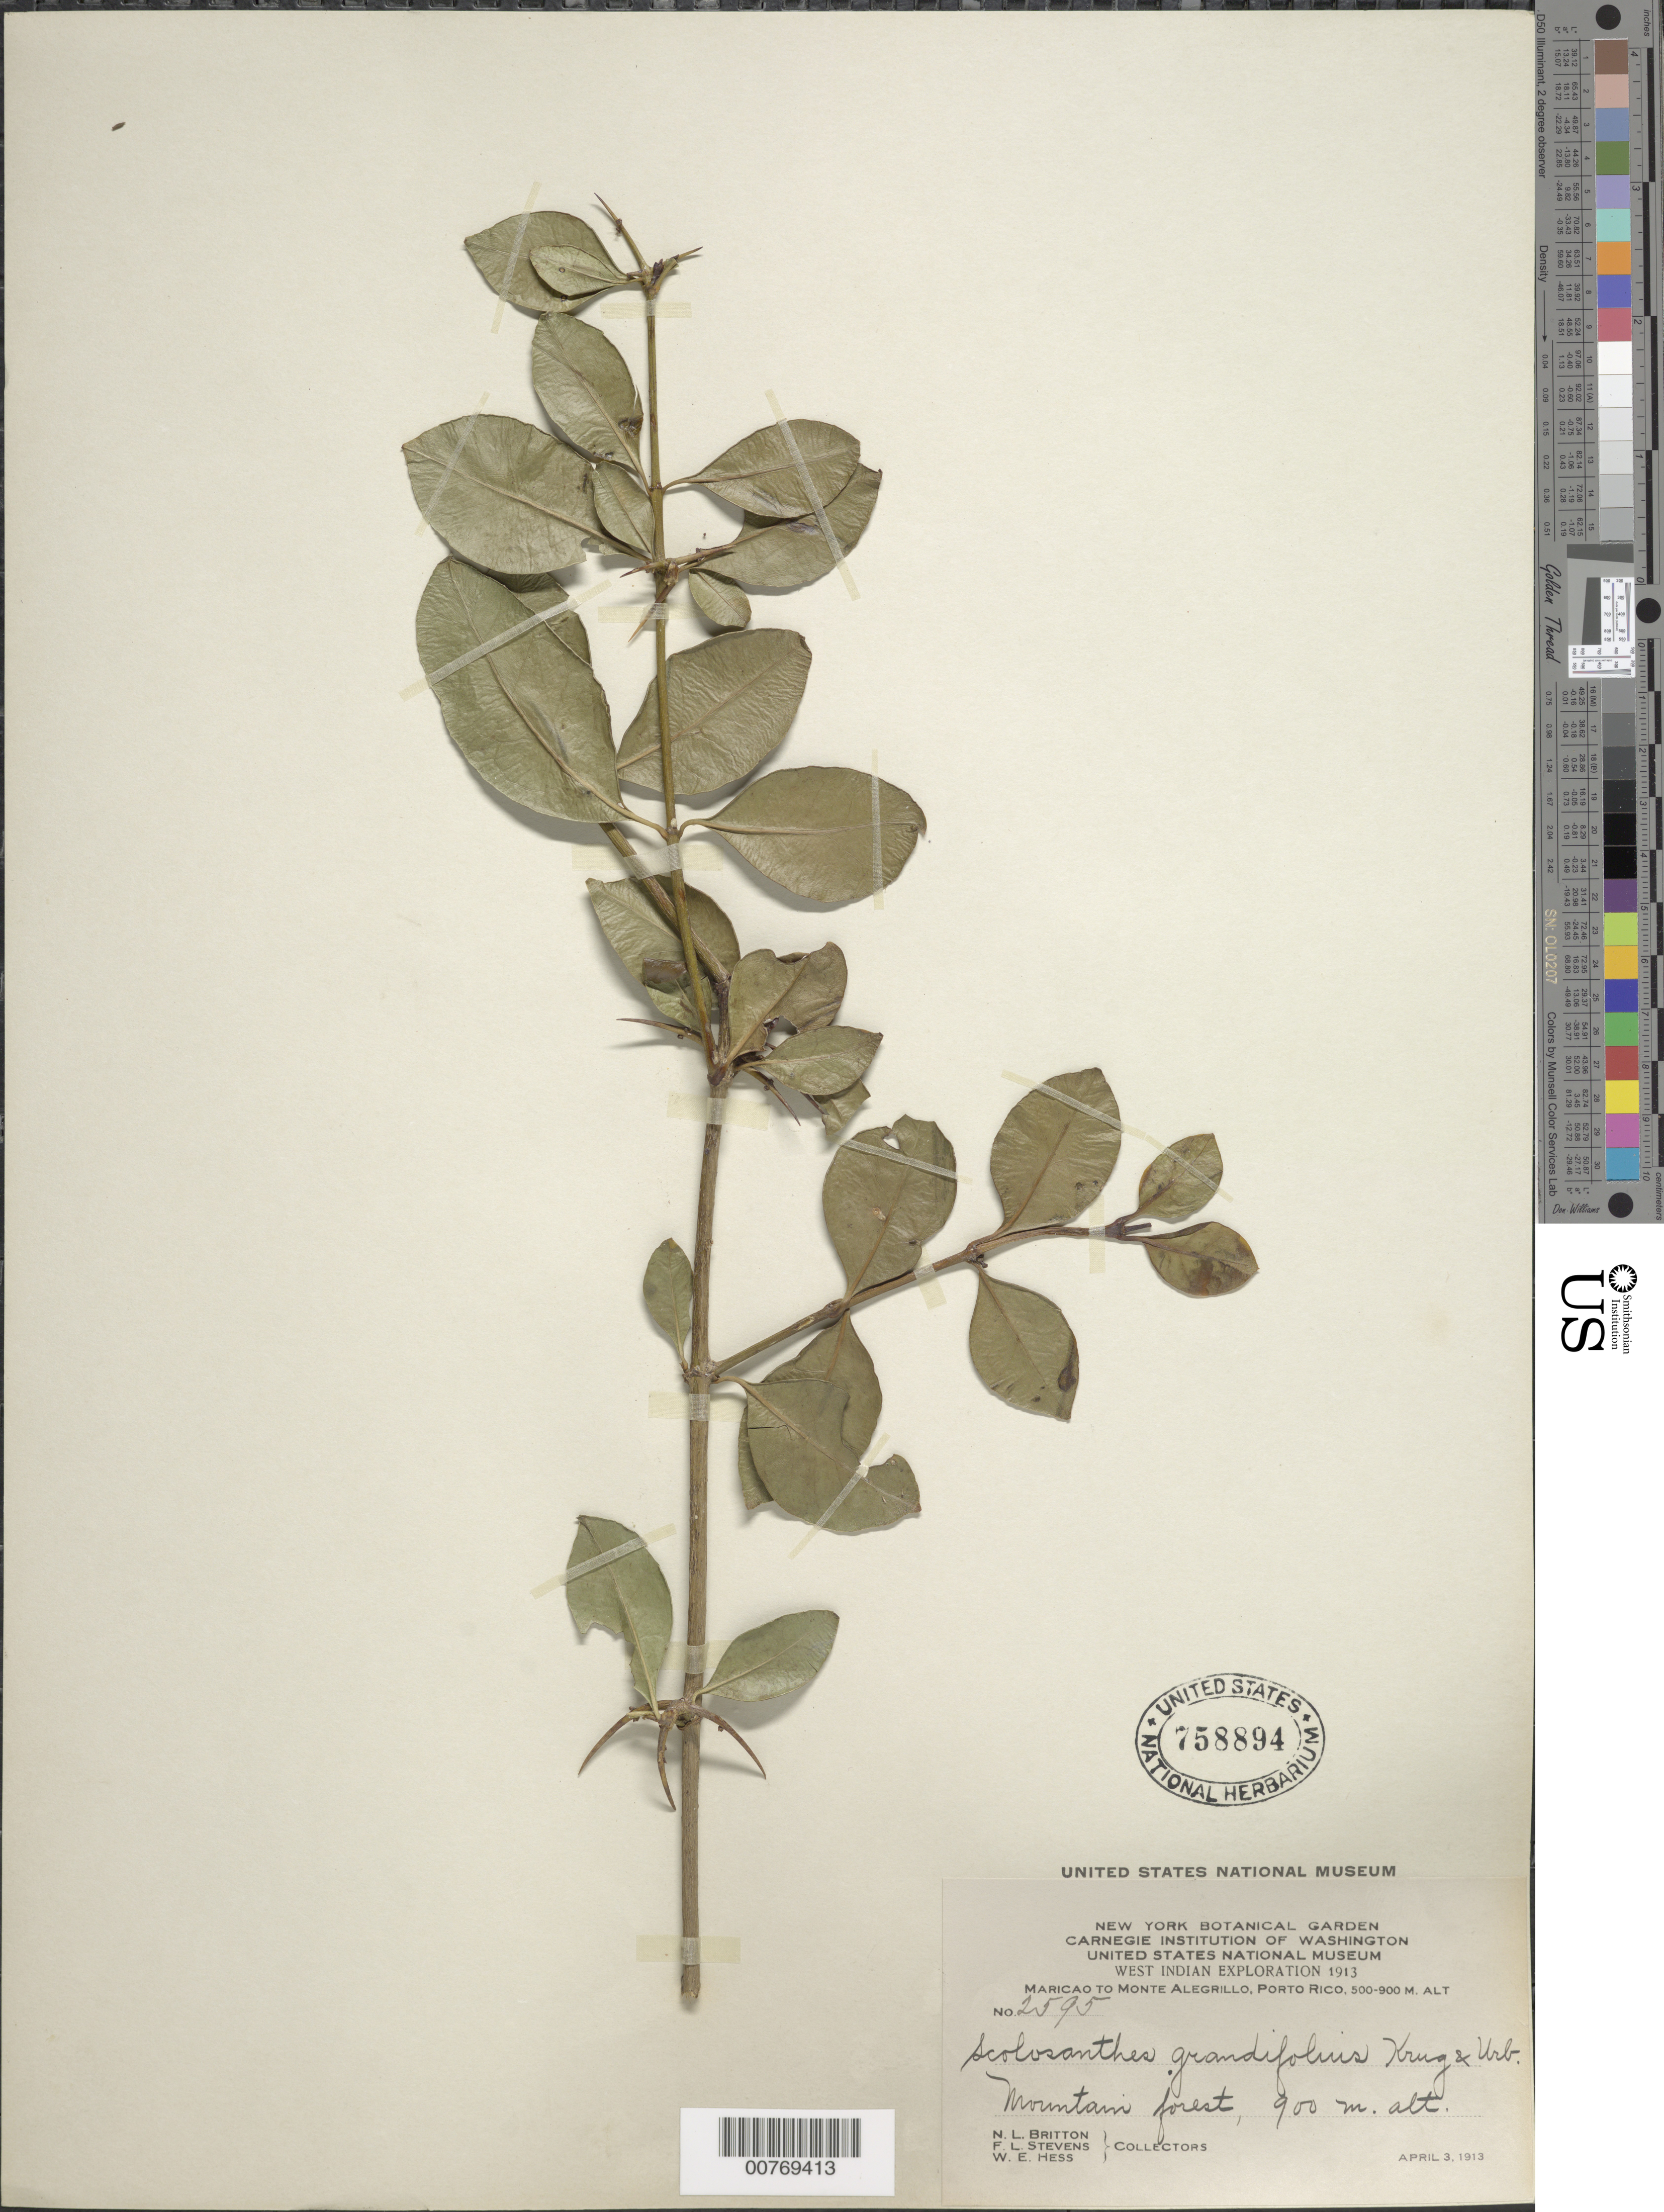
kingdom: Plantae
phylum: Tracheophyta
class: Magnoliopsida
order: Gentianales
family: Rubiaceae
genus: Scolosanthus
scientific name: Scolosanthus grandifolius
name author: Krug & Urb.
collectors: N. Britton, F. L. Stevens & W. Hess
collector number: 2595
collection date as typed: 03 Apr 1913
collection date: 1913-04-03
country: Puerto Rico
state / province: Maricao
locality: Maricao to Monte Alegrillo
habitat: Mountain forest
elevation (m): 900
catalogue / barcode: US 758894